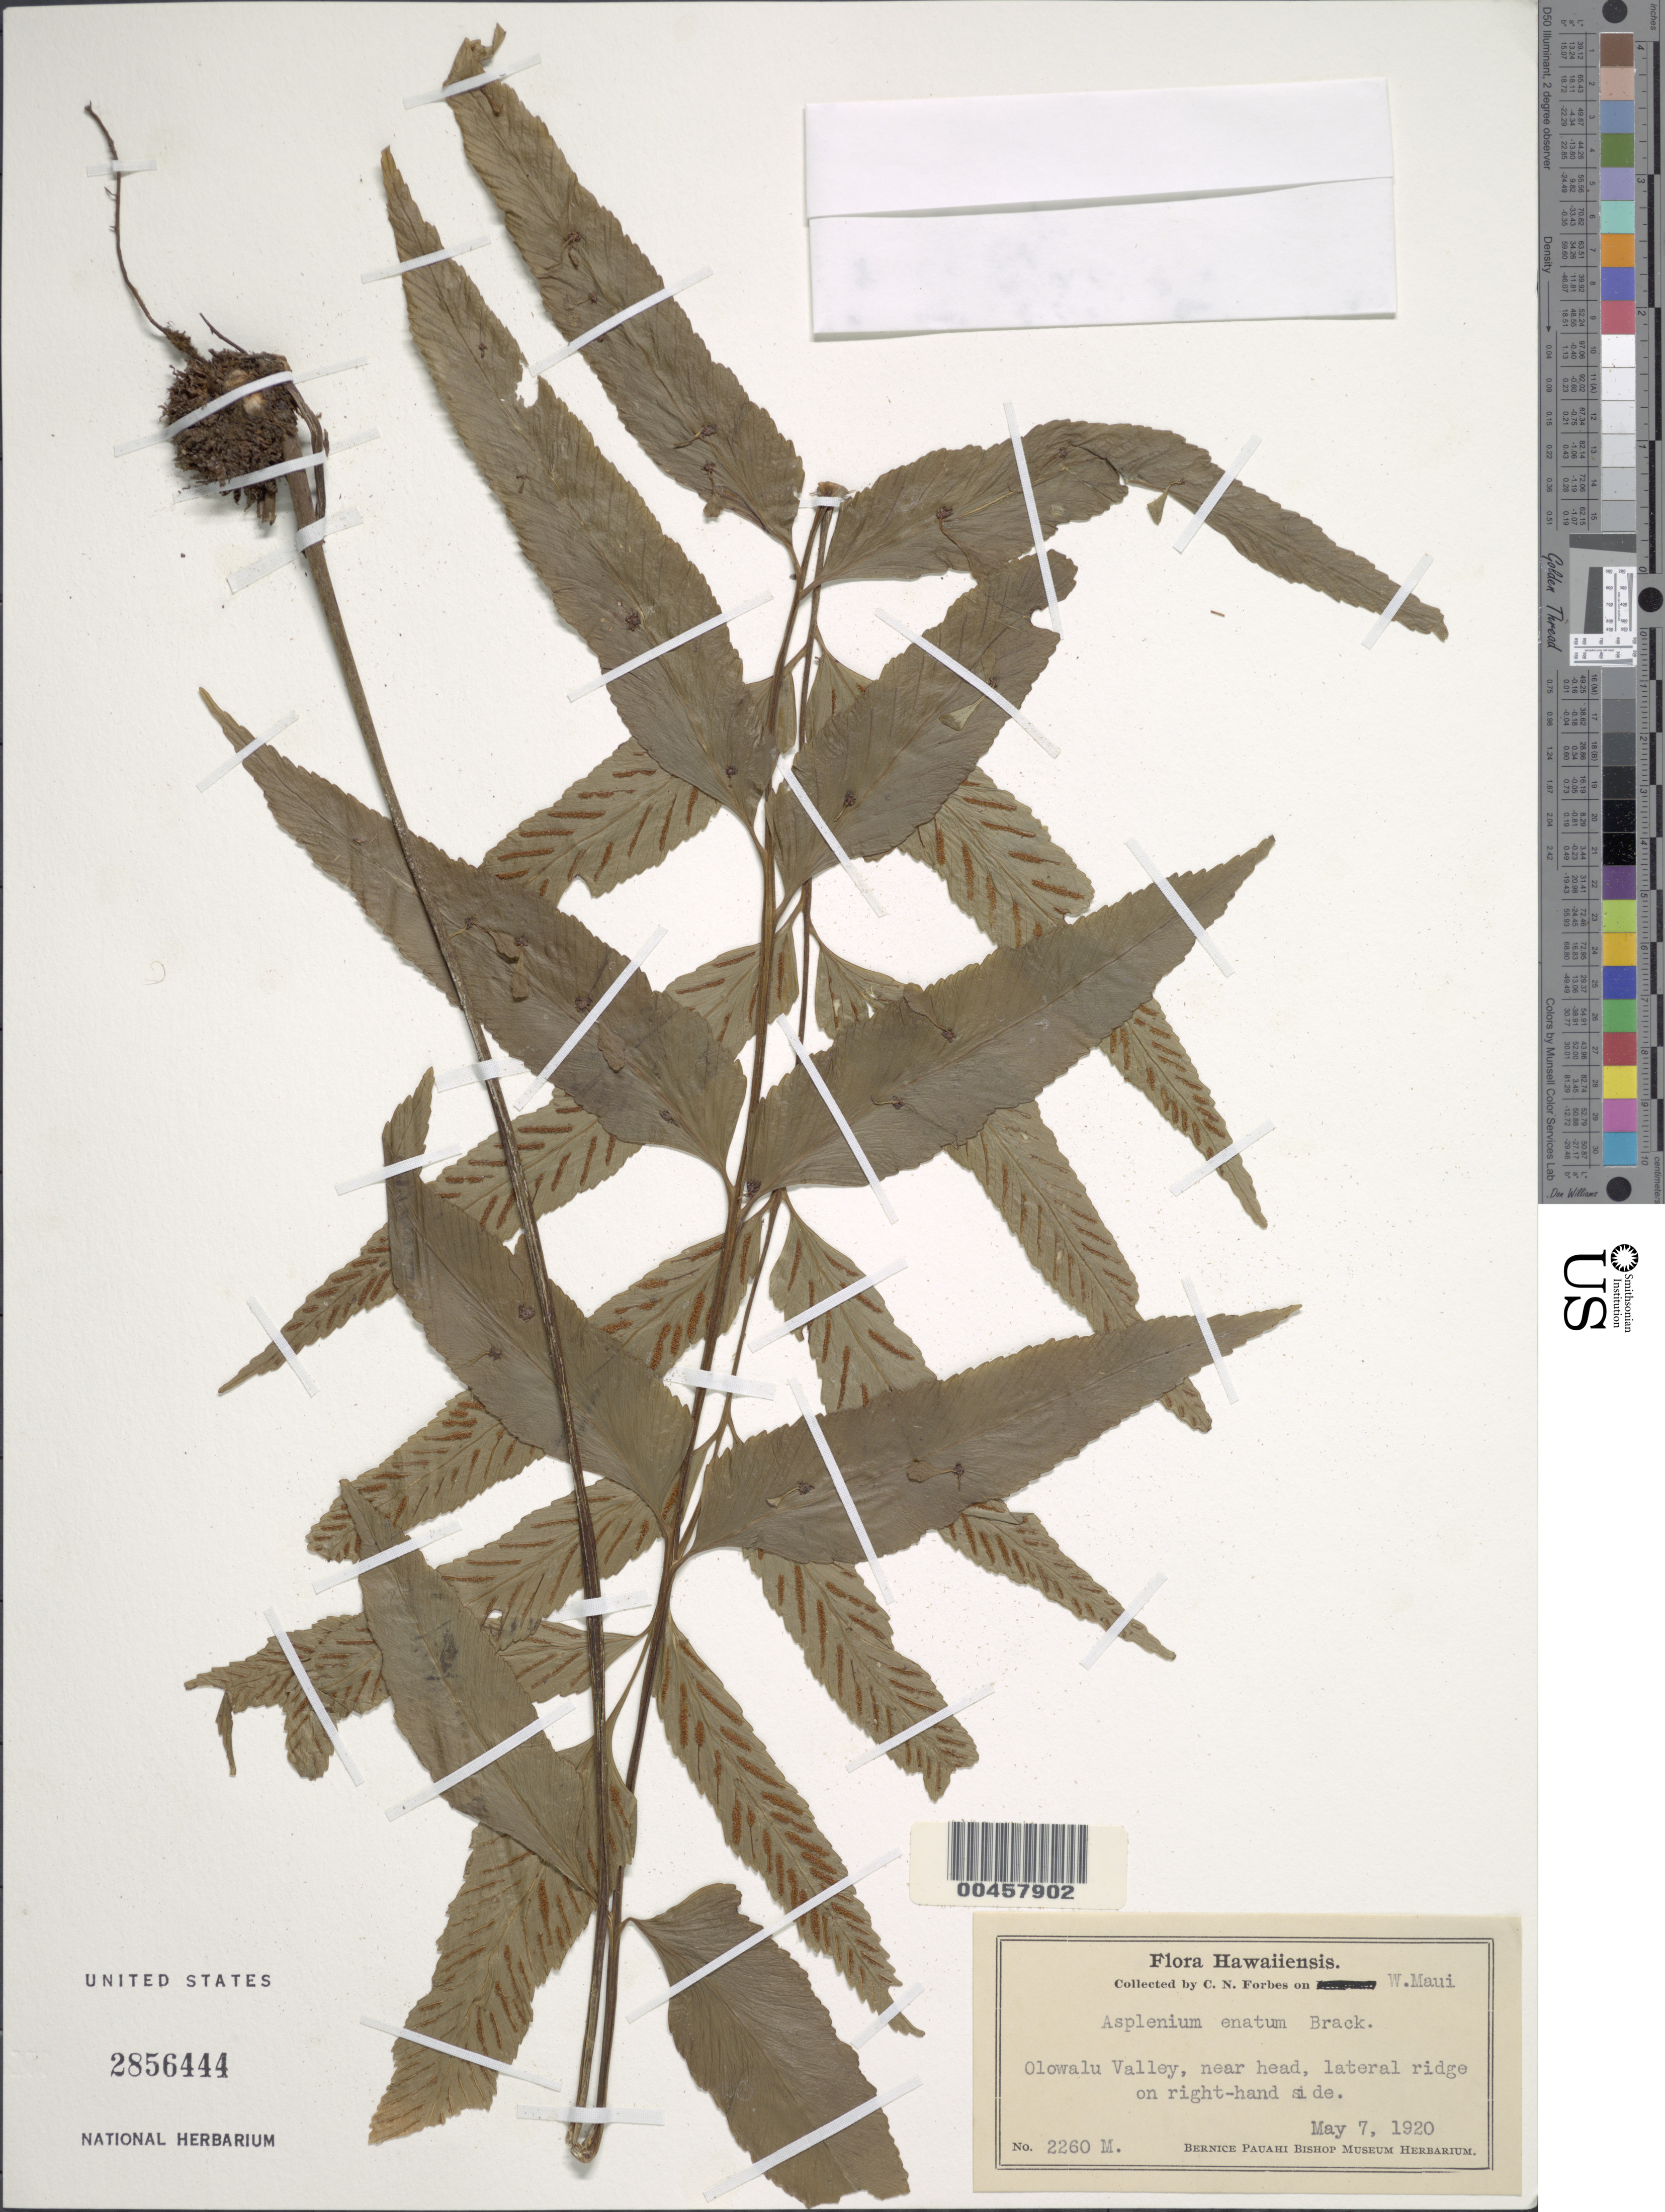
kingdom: Plantae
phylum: Tracheophyta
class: Polypodiopsida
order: Polypodiales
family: Aspleniaceae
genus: Asplenium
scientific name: Asplenium kaulfussii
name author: Schltdl.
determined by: Wagner, W. L., (BOT), Smithsonian Institution - National Museum of Natural History (UNITED STATES)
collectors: C. N. Forbes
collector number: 2260.M.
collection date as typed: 7 May 1920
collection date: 1920-05-07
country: United States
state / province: Hawaii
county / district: Maui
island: Maui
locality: W. Maui: Olowalu Valley, near head, lateral ridge on right-hand side.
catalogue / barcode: US 2856444